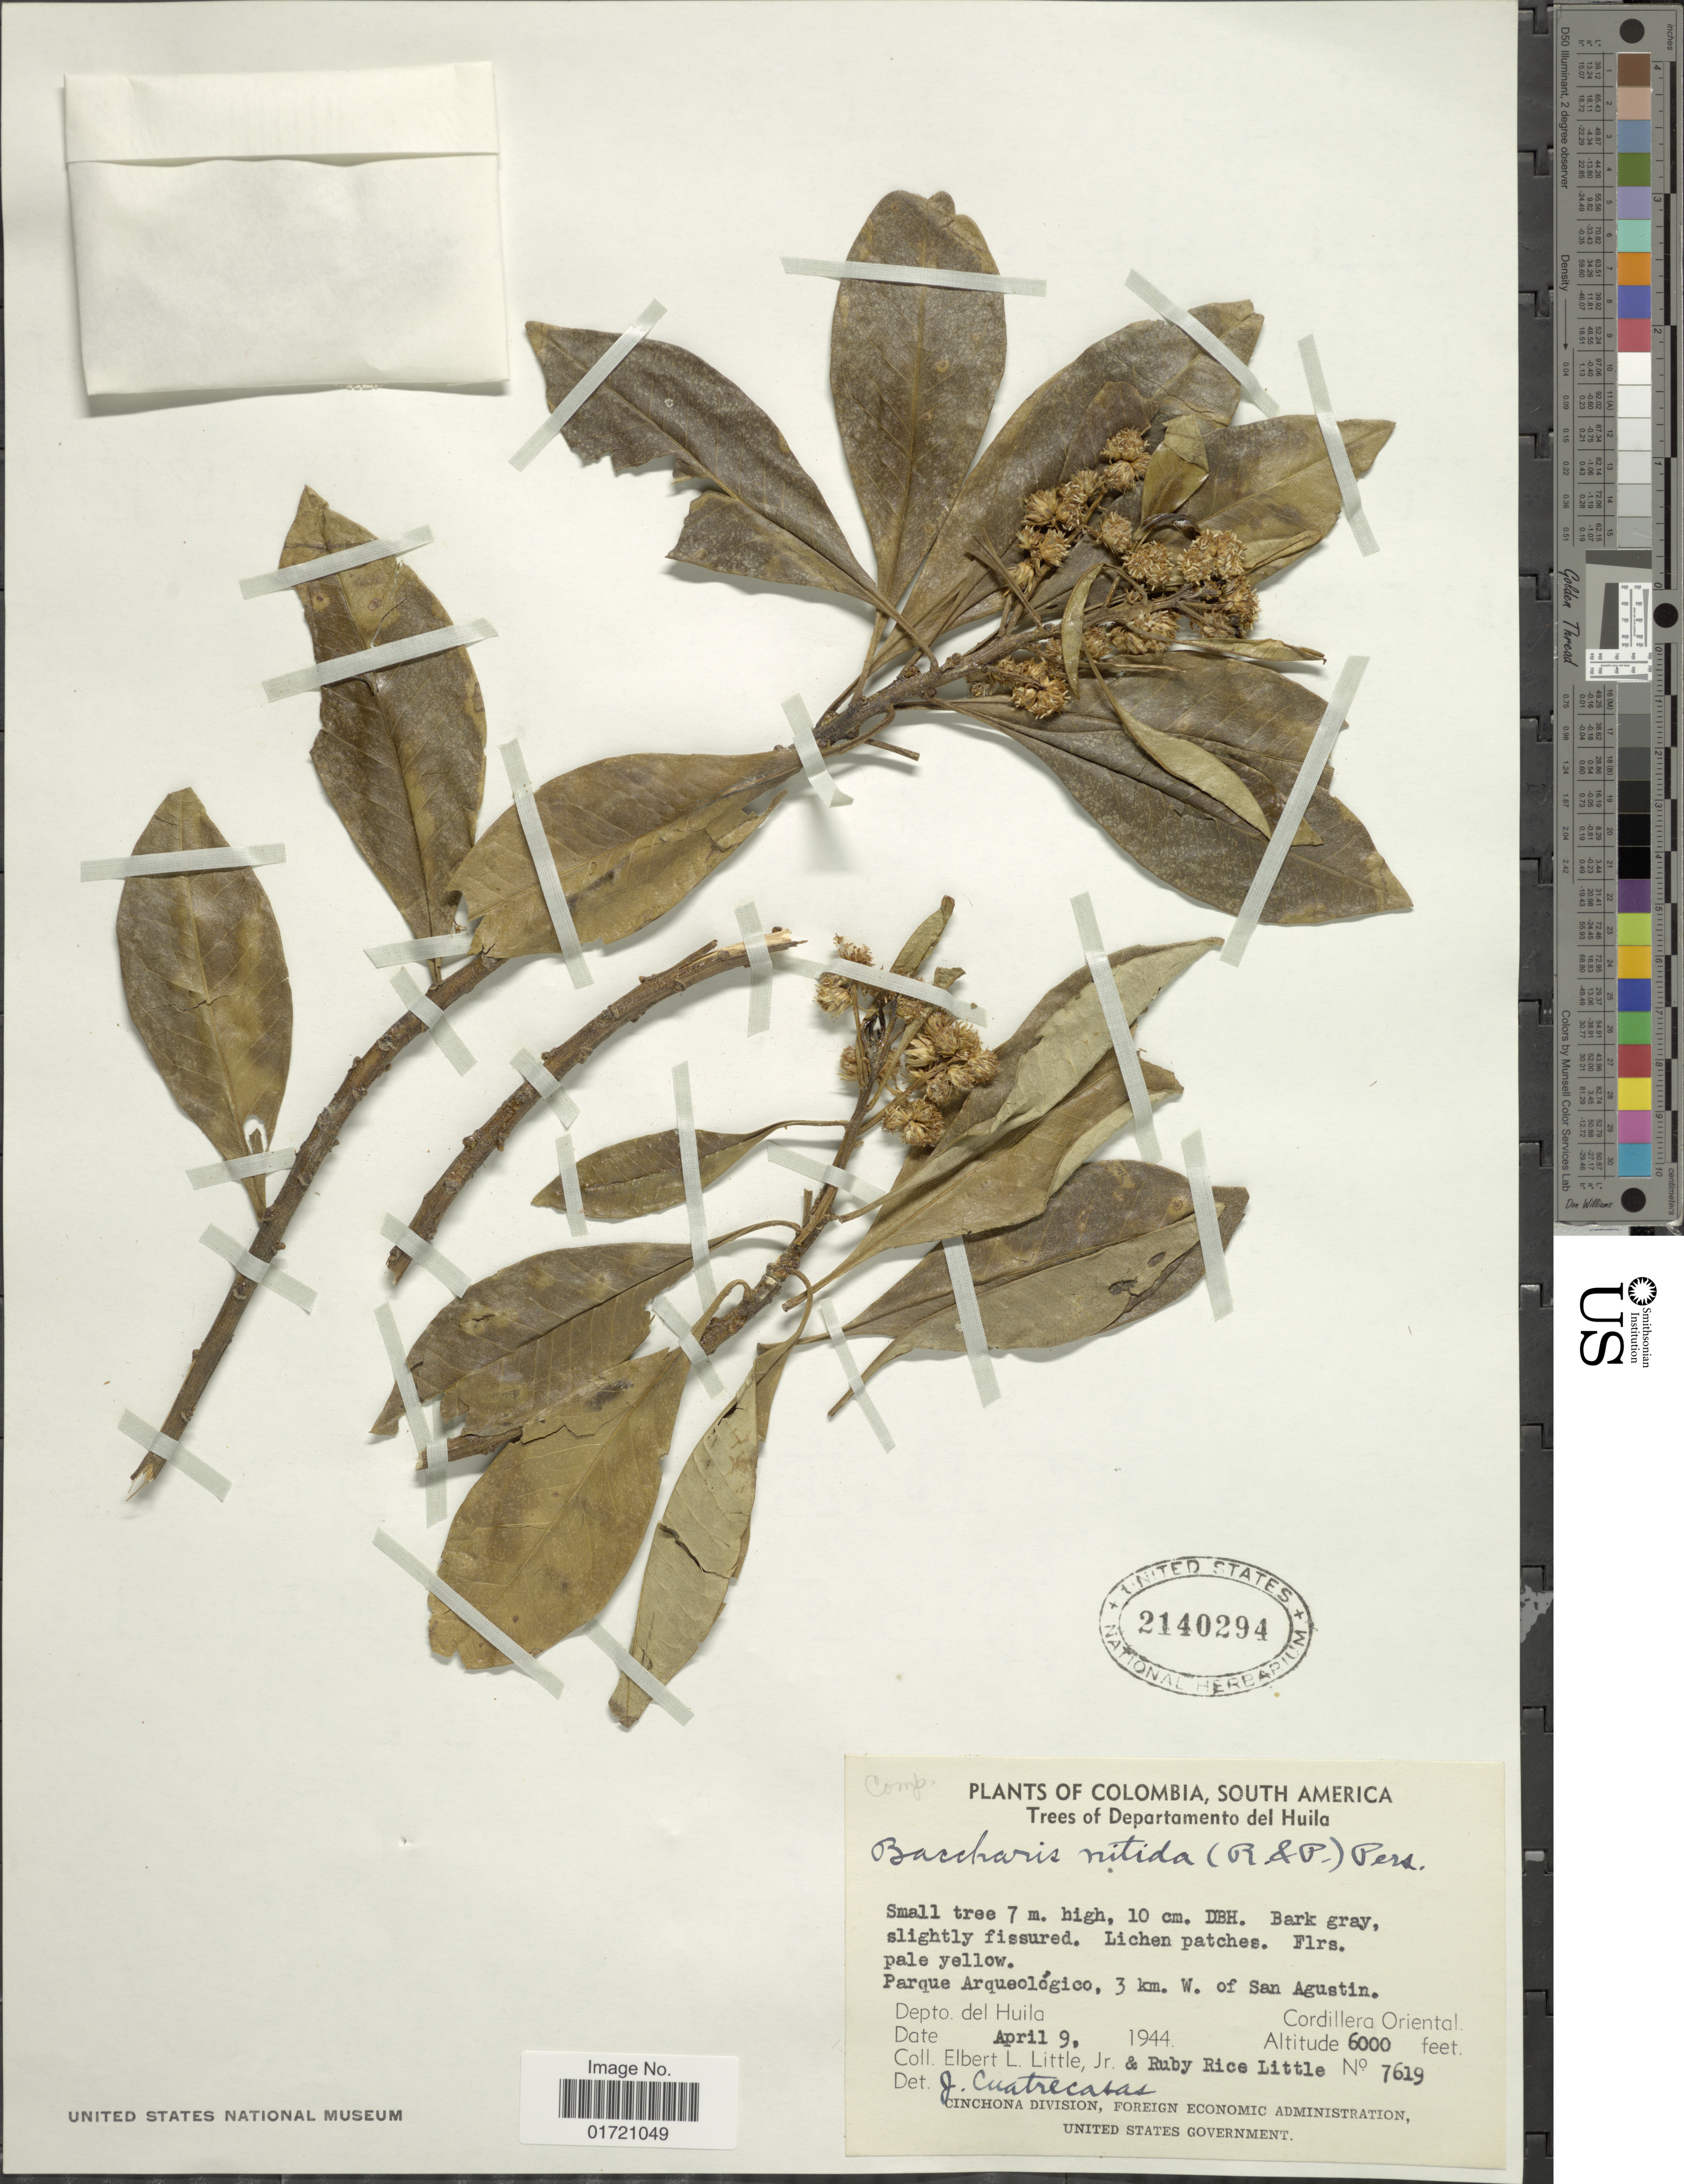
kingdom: Plantae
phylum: Tracheophyta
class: Magnoliopsida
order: Asterales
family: Asteraceae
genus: Baccharis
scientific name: Baccharis nitida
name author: (Ruiz & Pav.) Pers.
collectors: E. L. Little & R. R. Little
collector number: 7619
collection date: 1944-04-09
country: Colombia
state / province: Huila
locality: Trees of Departamento del Huila. Parque Arqueológico, 3 km. W. of San Agustin. Depto. del Huila. Cordillera Oriental.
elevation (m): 1829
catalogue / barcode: US 2140294